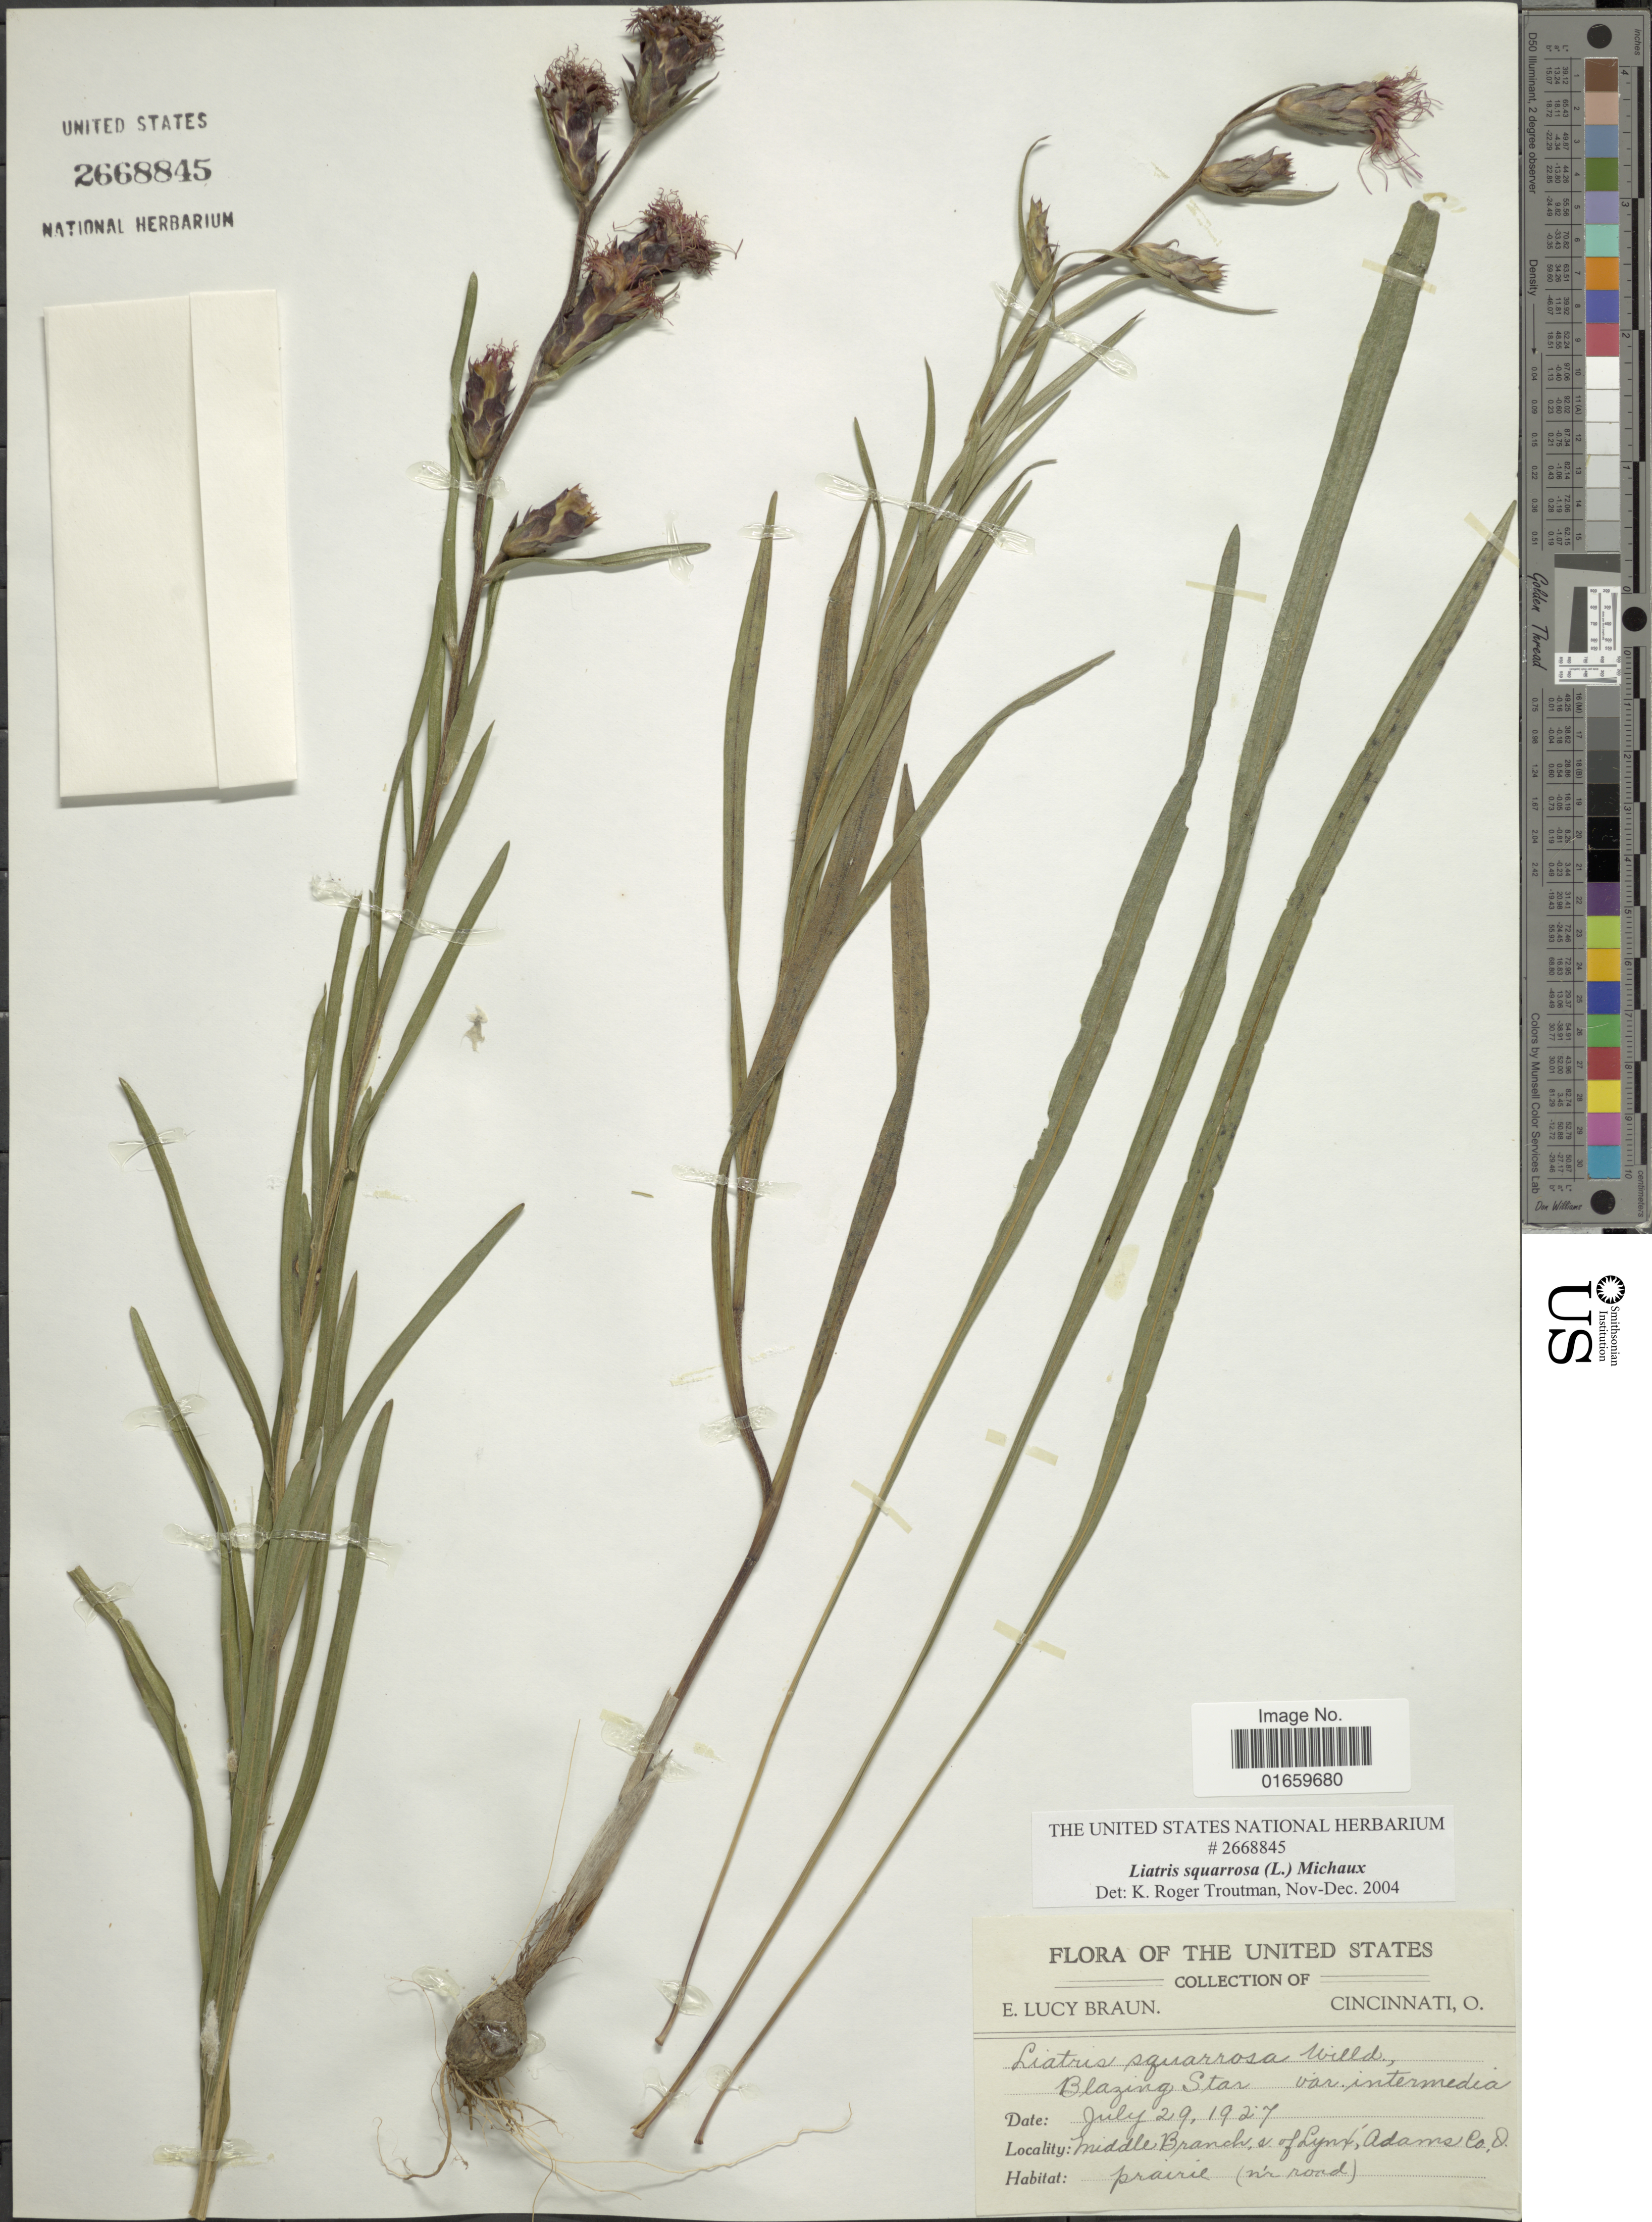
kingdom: Plantae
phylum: Tracheophyta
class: Magnoliopsida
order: Asterales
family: Asteraceae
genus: Liatris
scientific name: Liatris squarrosa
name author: (L.) Michx.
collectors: E. L. Braun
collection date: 1927-07-29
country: United States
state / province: Ohio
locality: Middle Branch, s. of Lynch, Adams Co. O.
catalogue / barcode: US 2668845